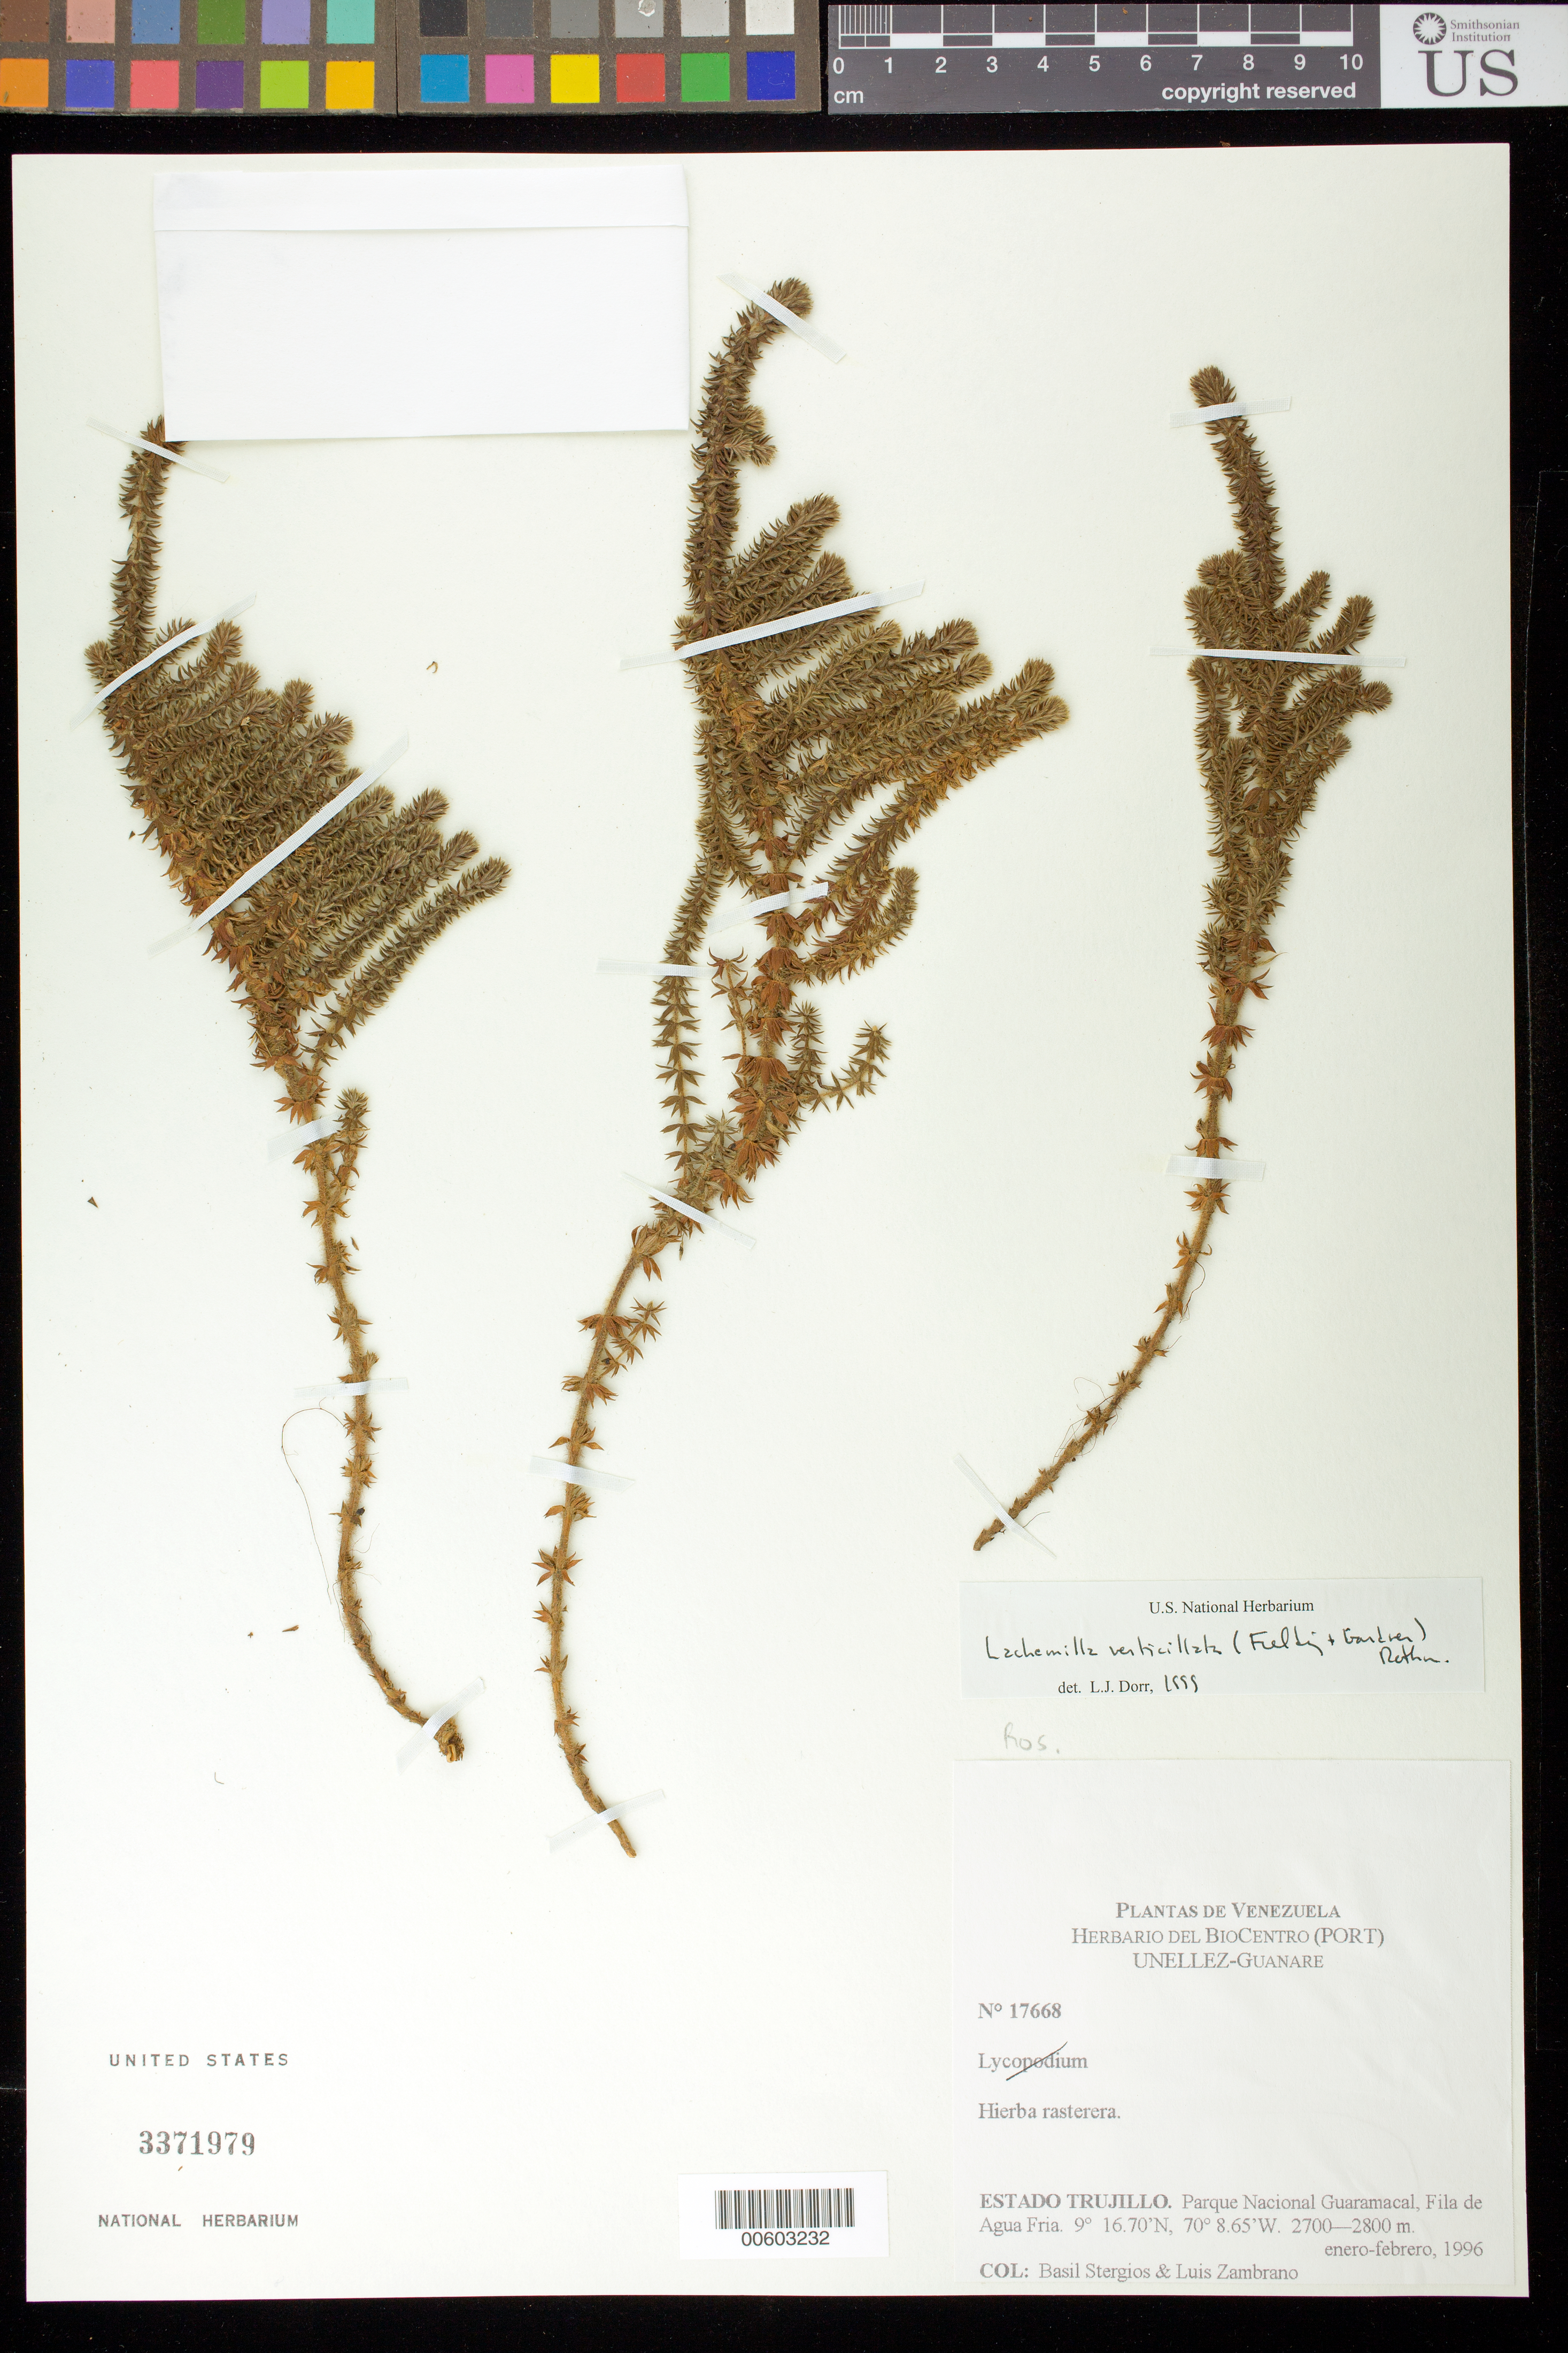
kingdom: Plantae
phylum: Tracheophyta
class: Magnoliopsida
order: Rosales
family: Rosaceae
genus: Alchemilla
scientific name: Alchemilla verticillata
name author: Fielding & Gardner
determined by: Dorr, L. J., (BOT), Smithsonian Institution - National Museum of Natural History (UNITED STATES)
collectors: B. G. Stergios & L. Zambrano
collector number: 17668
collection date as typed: Jan 1996 to -- Feb 1996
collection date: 1996-01/1996-02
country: Venezuela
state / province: Trujillo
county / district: Boconó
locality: Parque Nacional Guaramacal, Fila de Agua Fria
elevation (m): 2700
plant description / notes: COL, PORT, US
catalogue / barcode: US 3371979